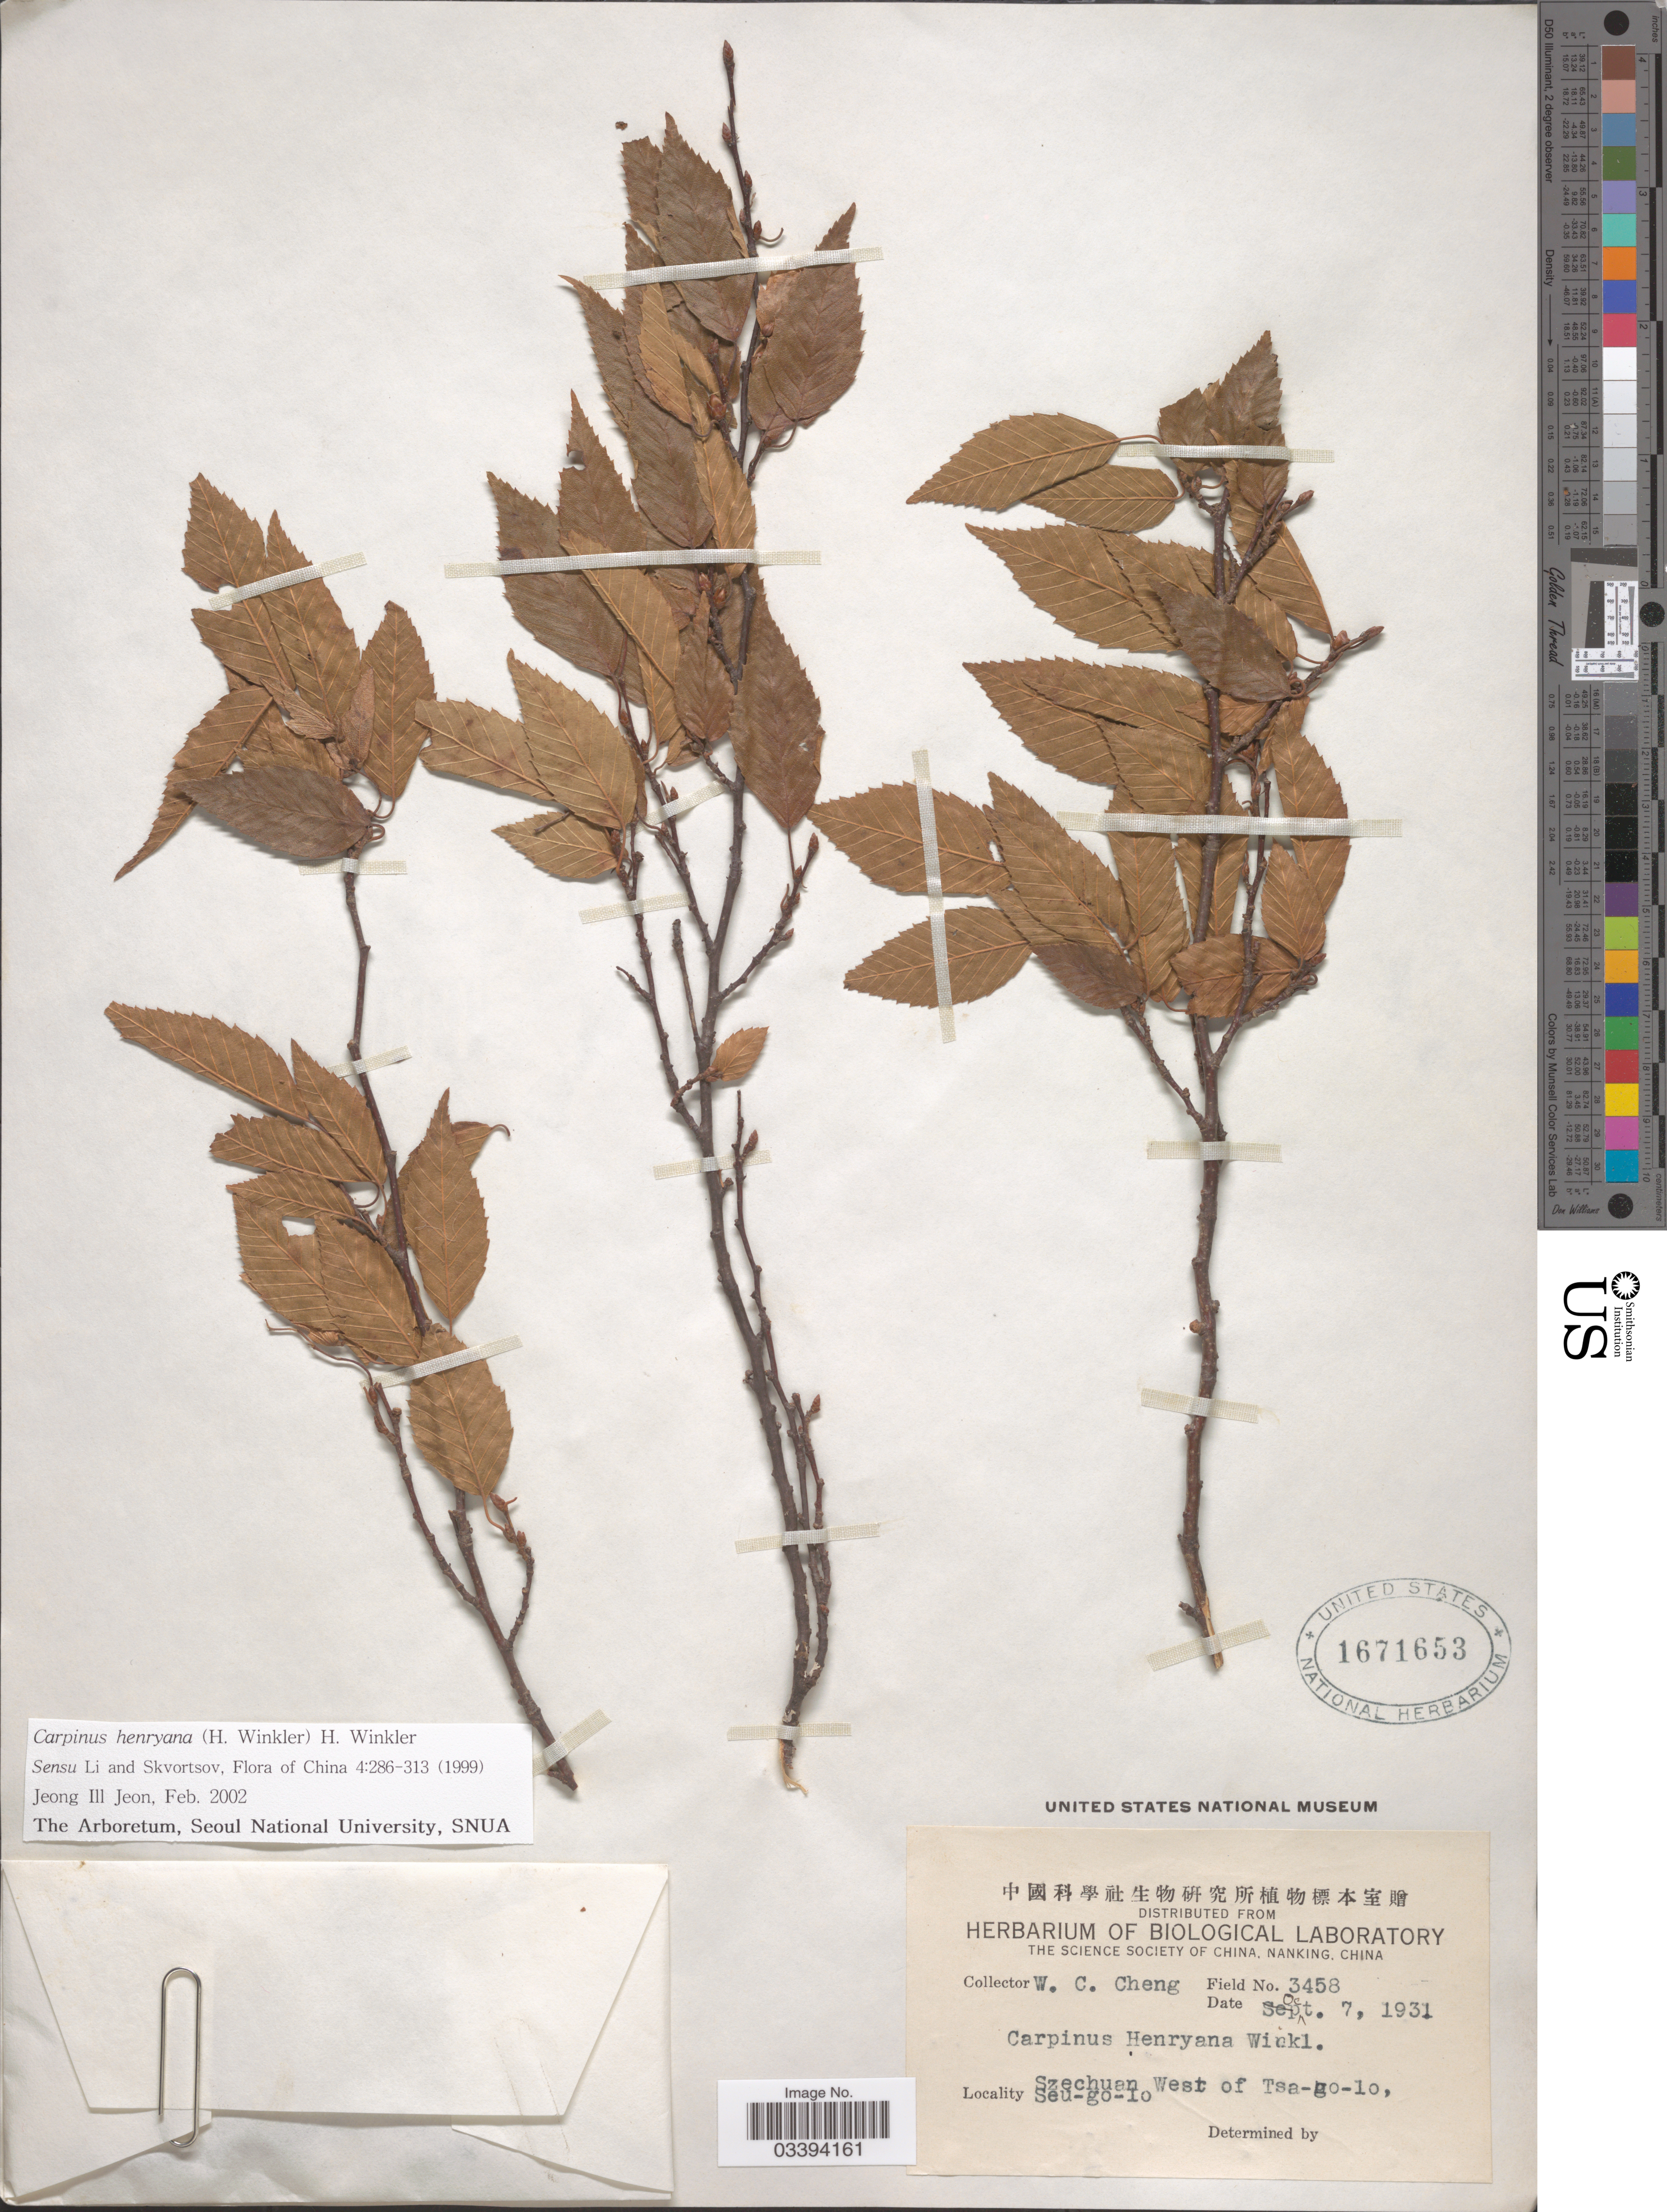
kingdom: Plantae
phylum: Tracheophyta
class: Magnoliopsida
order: Fagales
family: Betulaceae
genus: Carpinus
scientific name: Carpinus henryana var. henryana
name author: (H.J.P. Winkl.) H.J.P. Winkl.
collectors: W. C. Cheng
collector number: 3458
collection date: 1931-10-07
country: China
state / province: Sichuan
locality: Szechuan West of Tsa-go-lo, Seu-go-lo.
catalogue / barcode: US 1671653